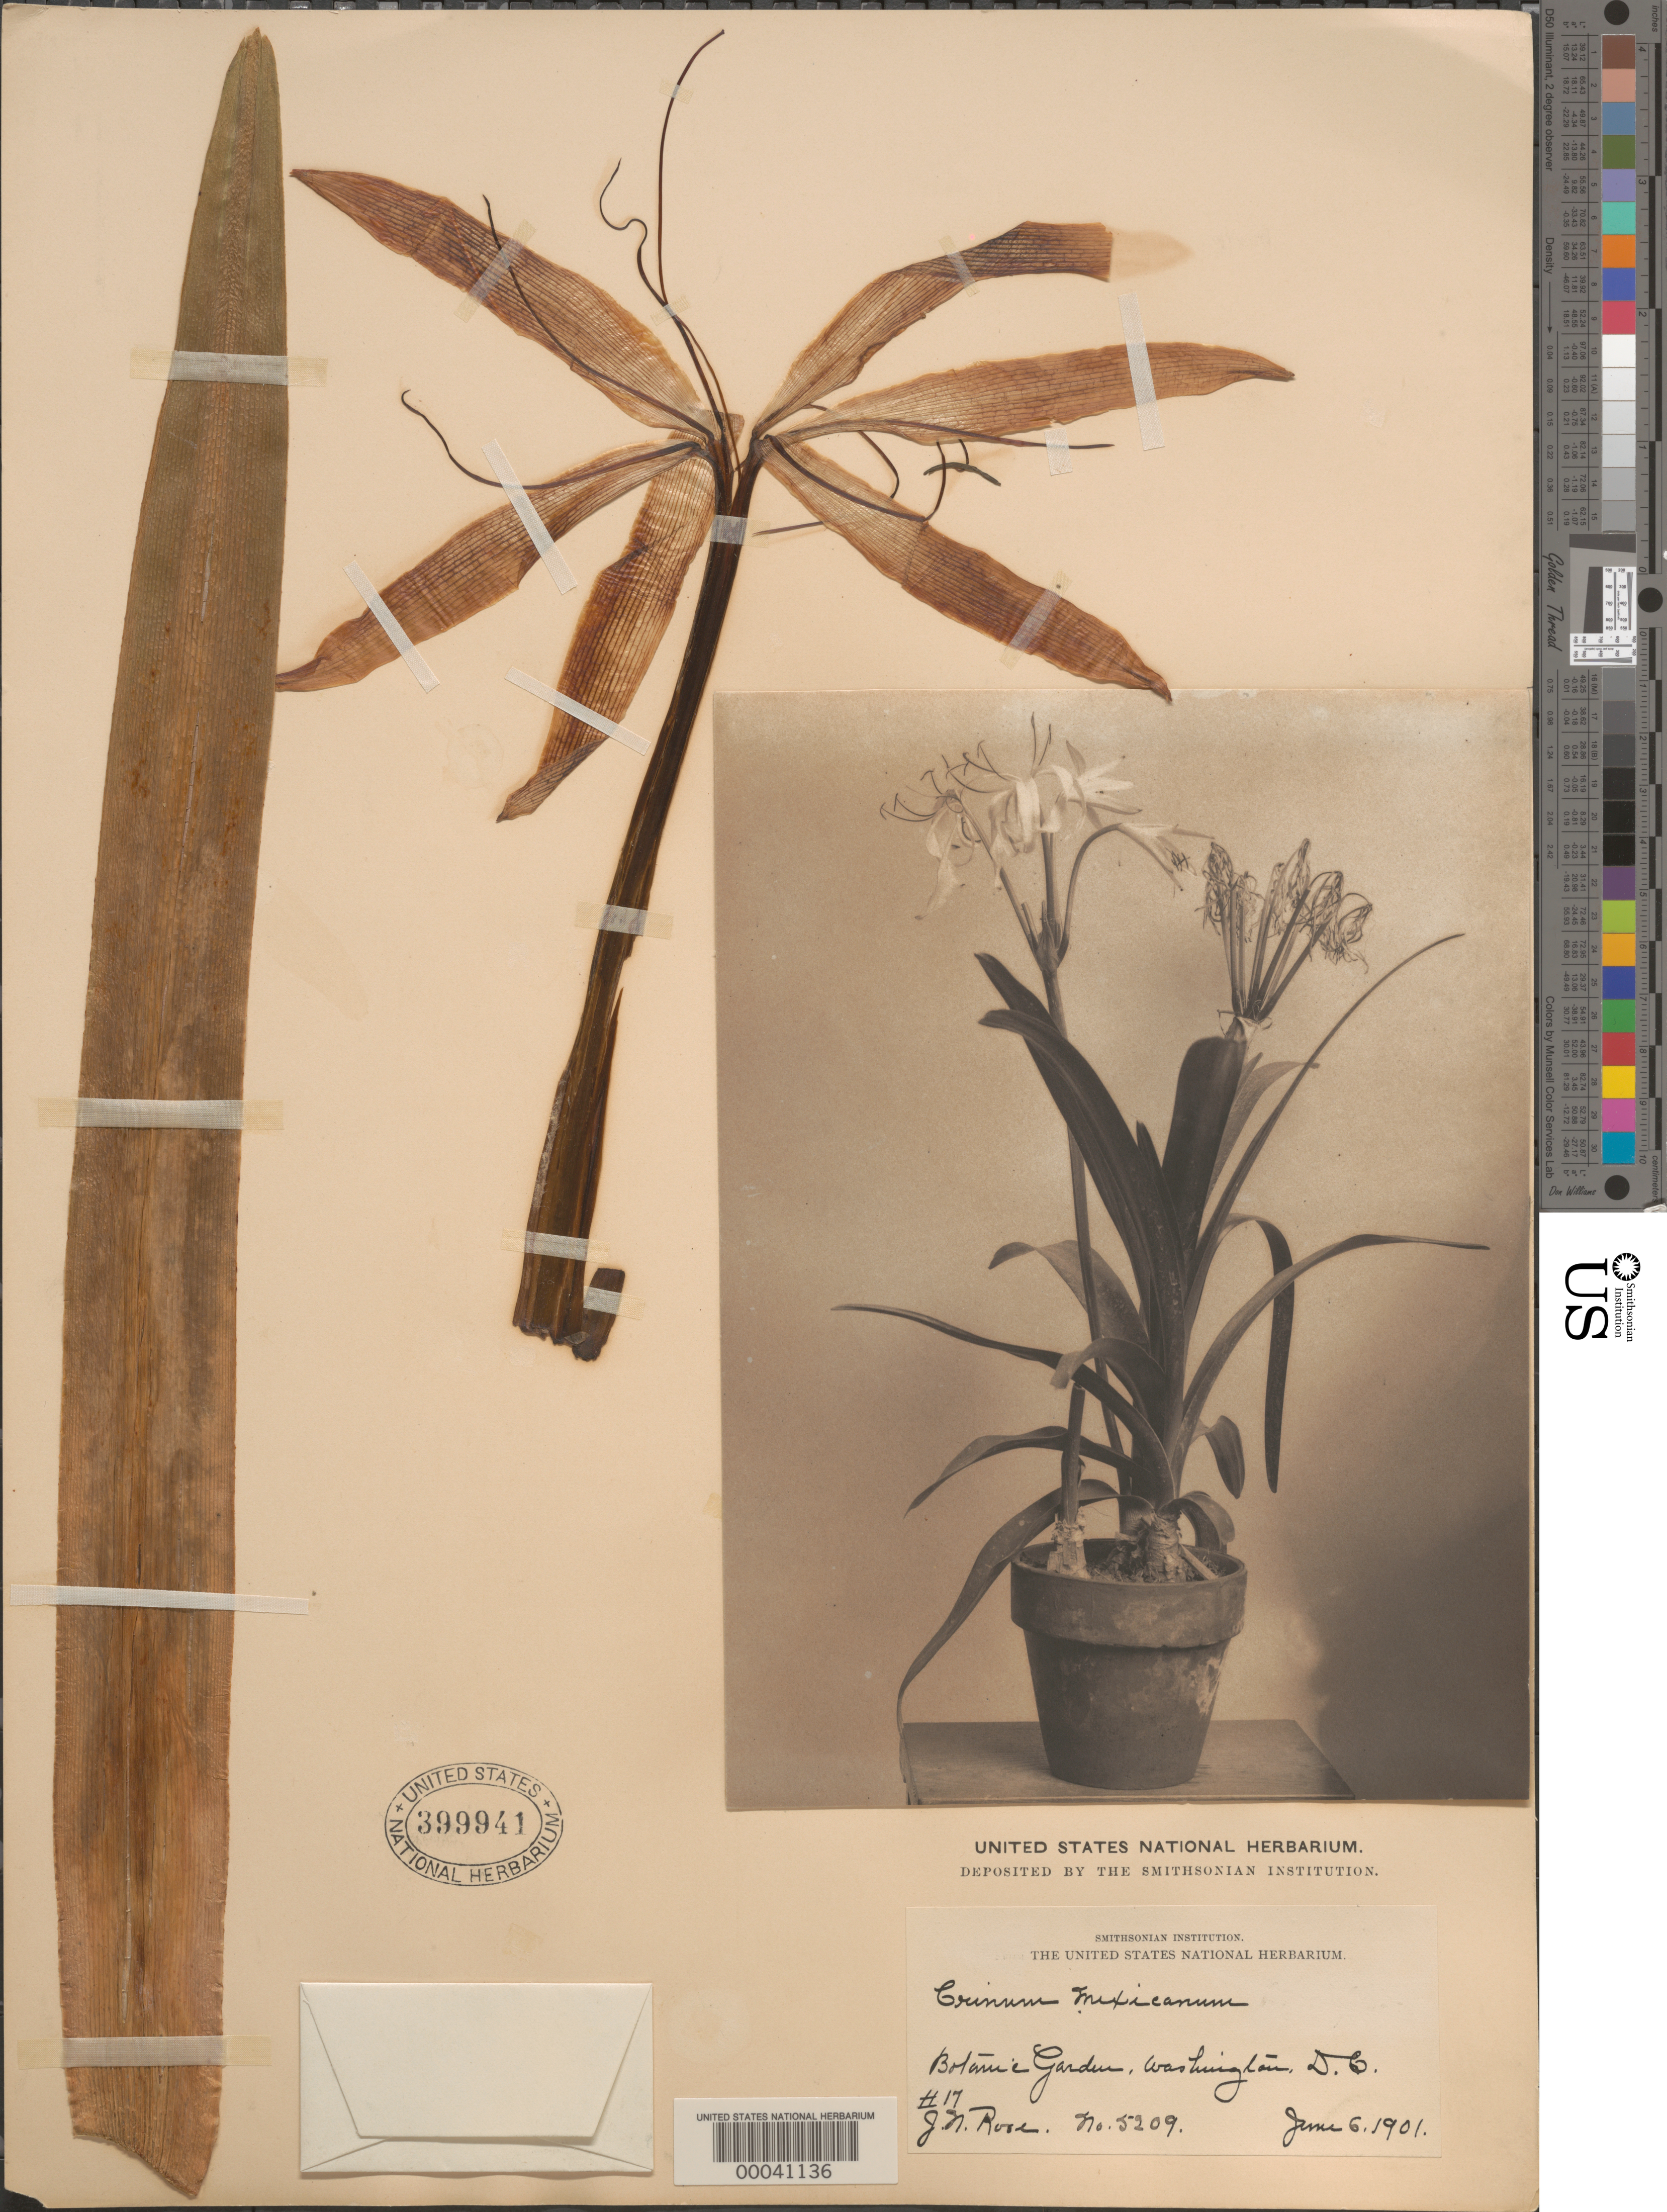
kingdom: Plantae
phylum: Tracheophyta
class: Liliopsida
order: Asparagales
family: Amaryllidaceae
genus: Crinum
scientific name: Crinum mexicanum, ined.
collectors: J. N. Rose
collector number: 5209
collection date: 1969-09-27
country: United States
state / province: Florida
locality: Coconut Grove, former home of David Fairchild, the Kampong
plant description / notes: Collected by J.N. Rose in the botanical garden, Washington, D.C.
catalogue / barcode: US 399941